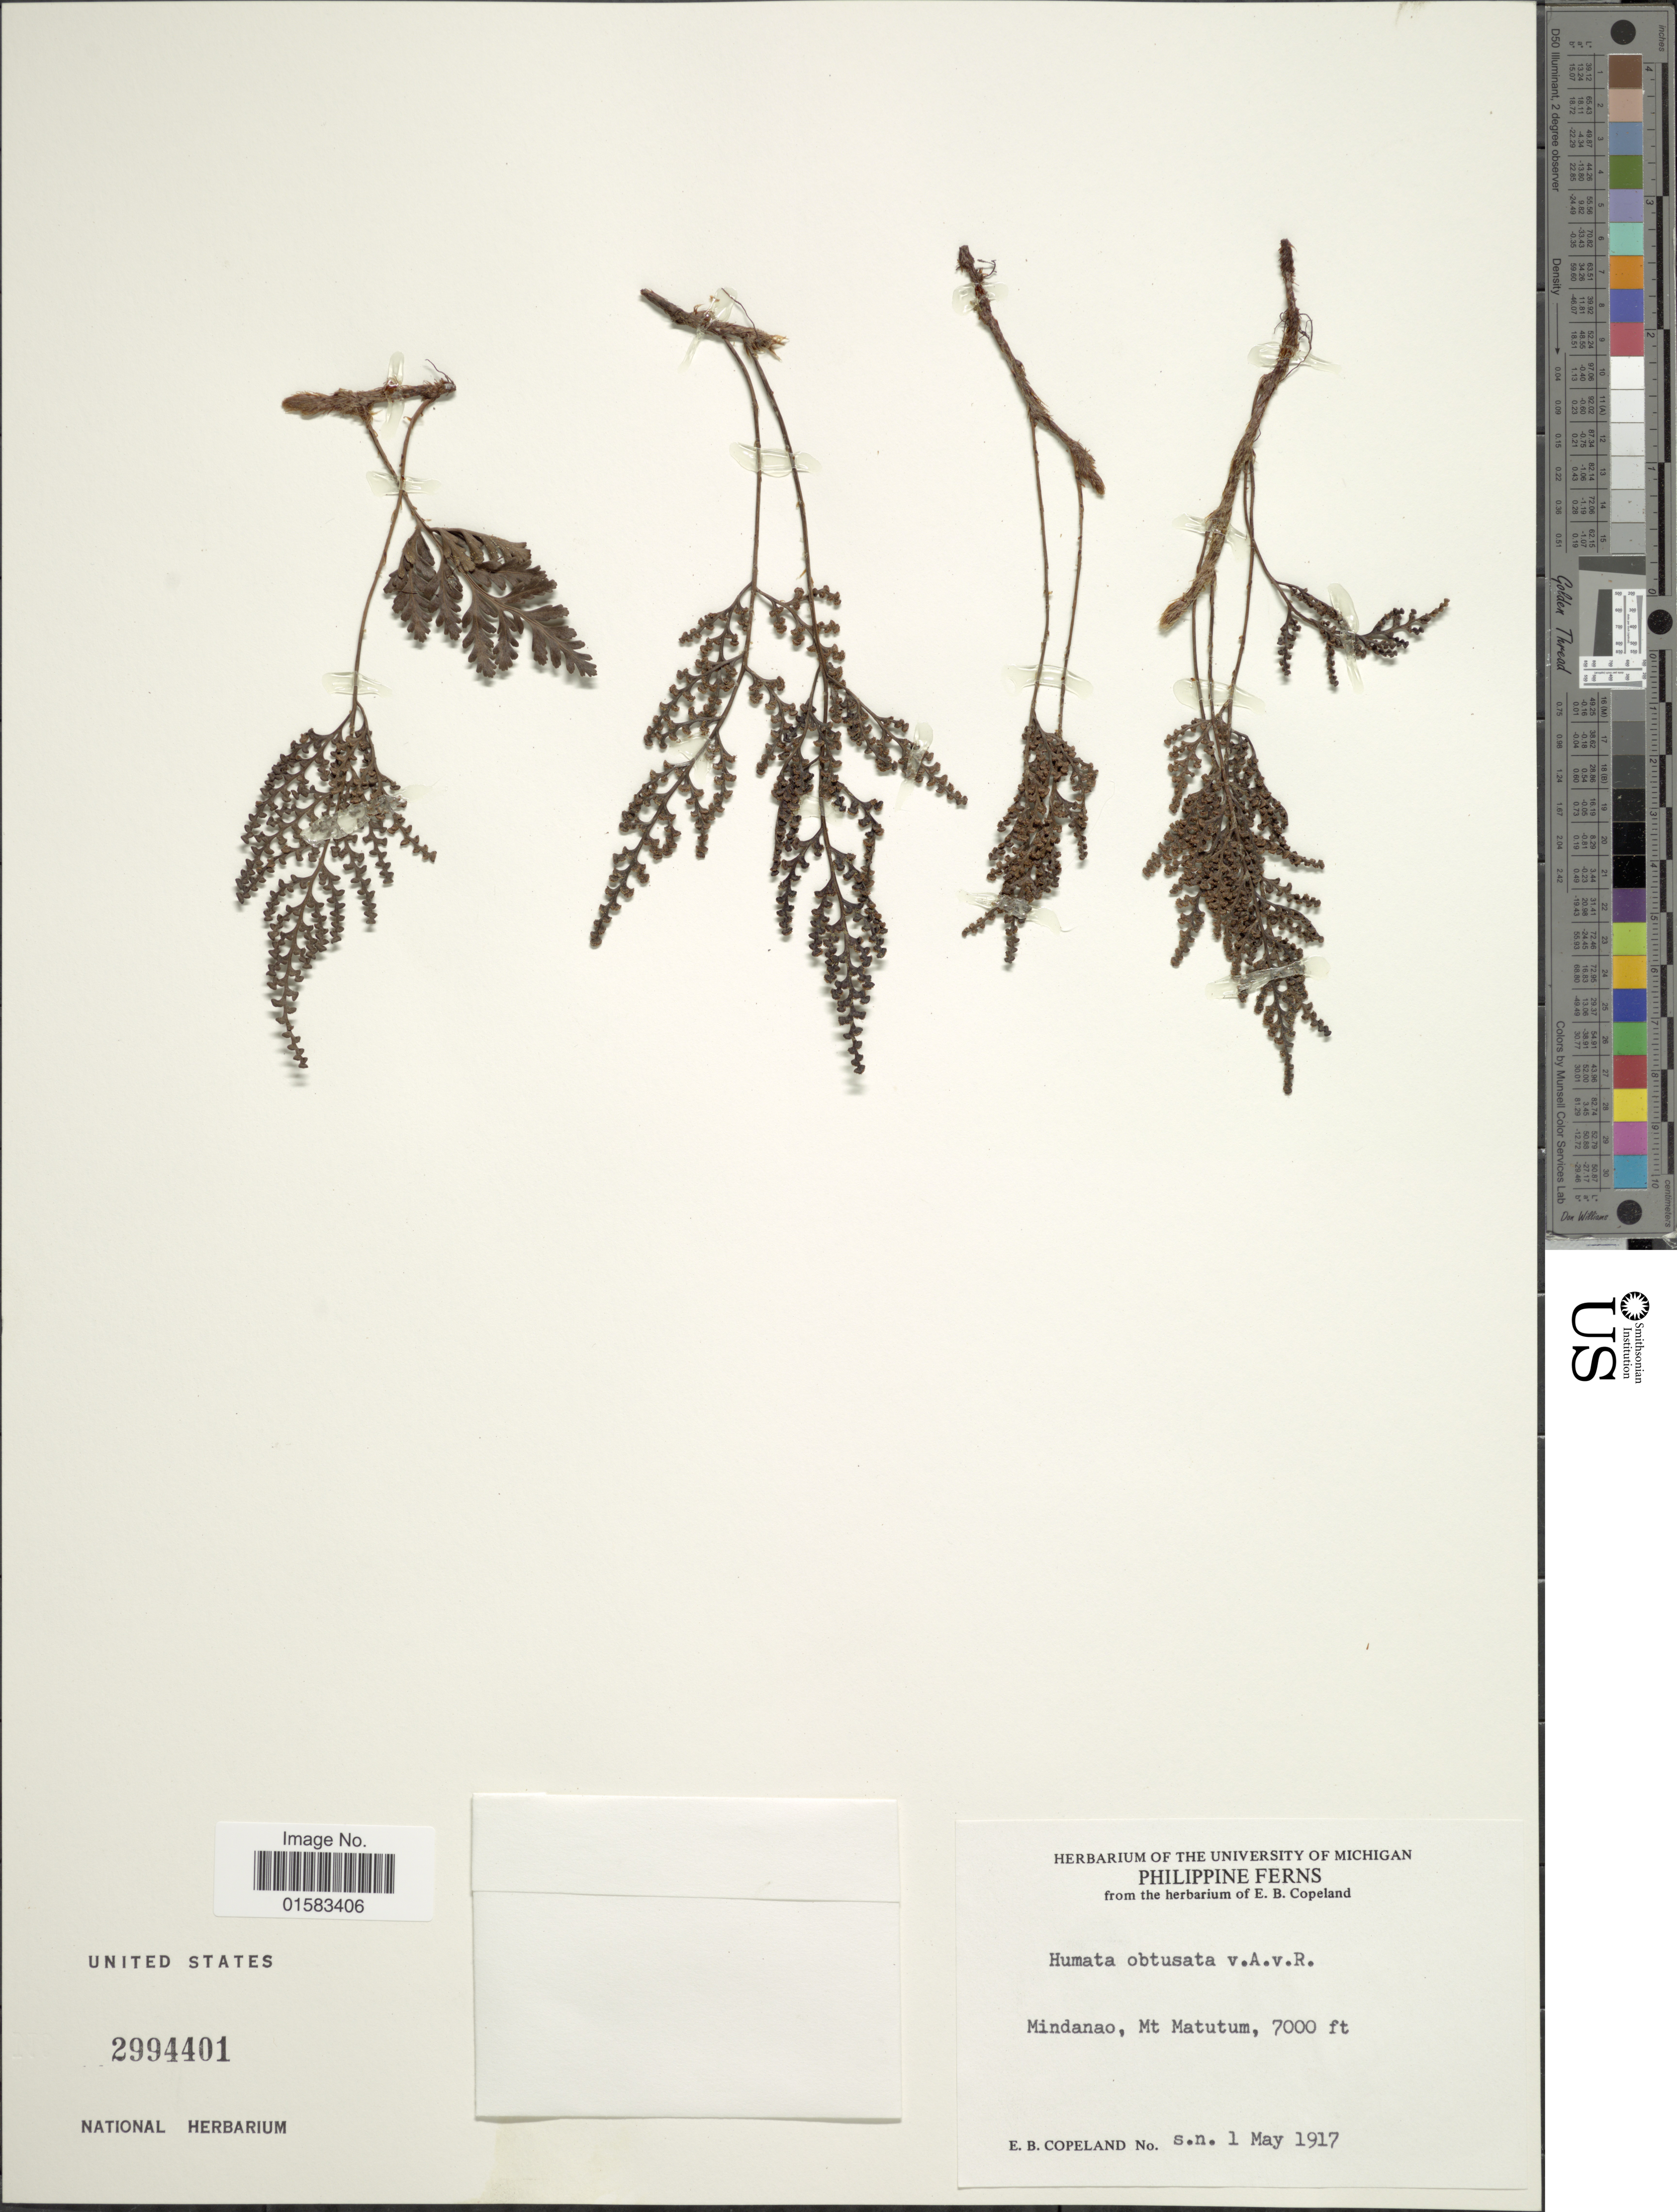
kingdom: Plantae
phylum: Tracheophyta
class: Polypodiopsida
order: Polypodiales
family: Davalliaceae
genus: Davallia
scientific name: Davallia repens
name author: (L. f.) Kuhn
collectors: E. B. Copeland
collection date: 1917-05-01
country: Philippines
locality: Mindanao, Mt. Matutum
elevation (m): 2134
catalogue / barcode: US 2994401